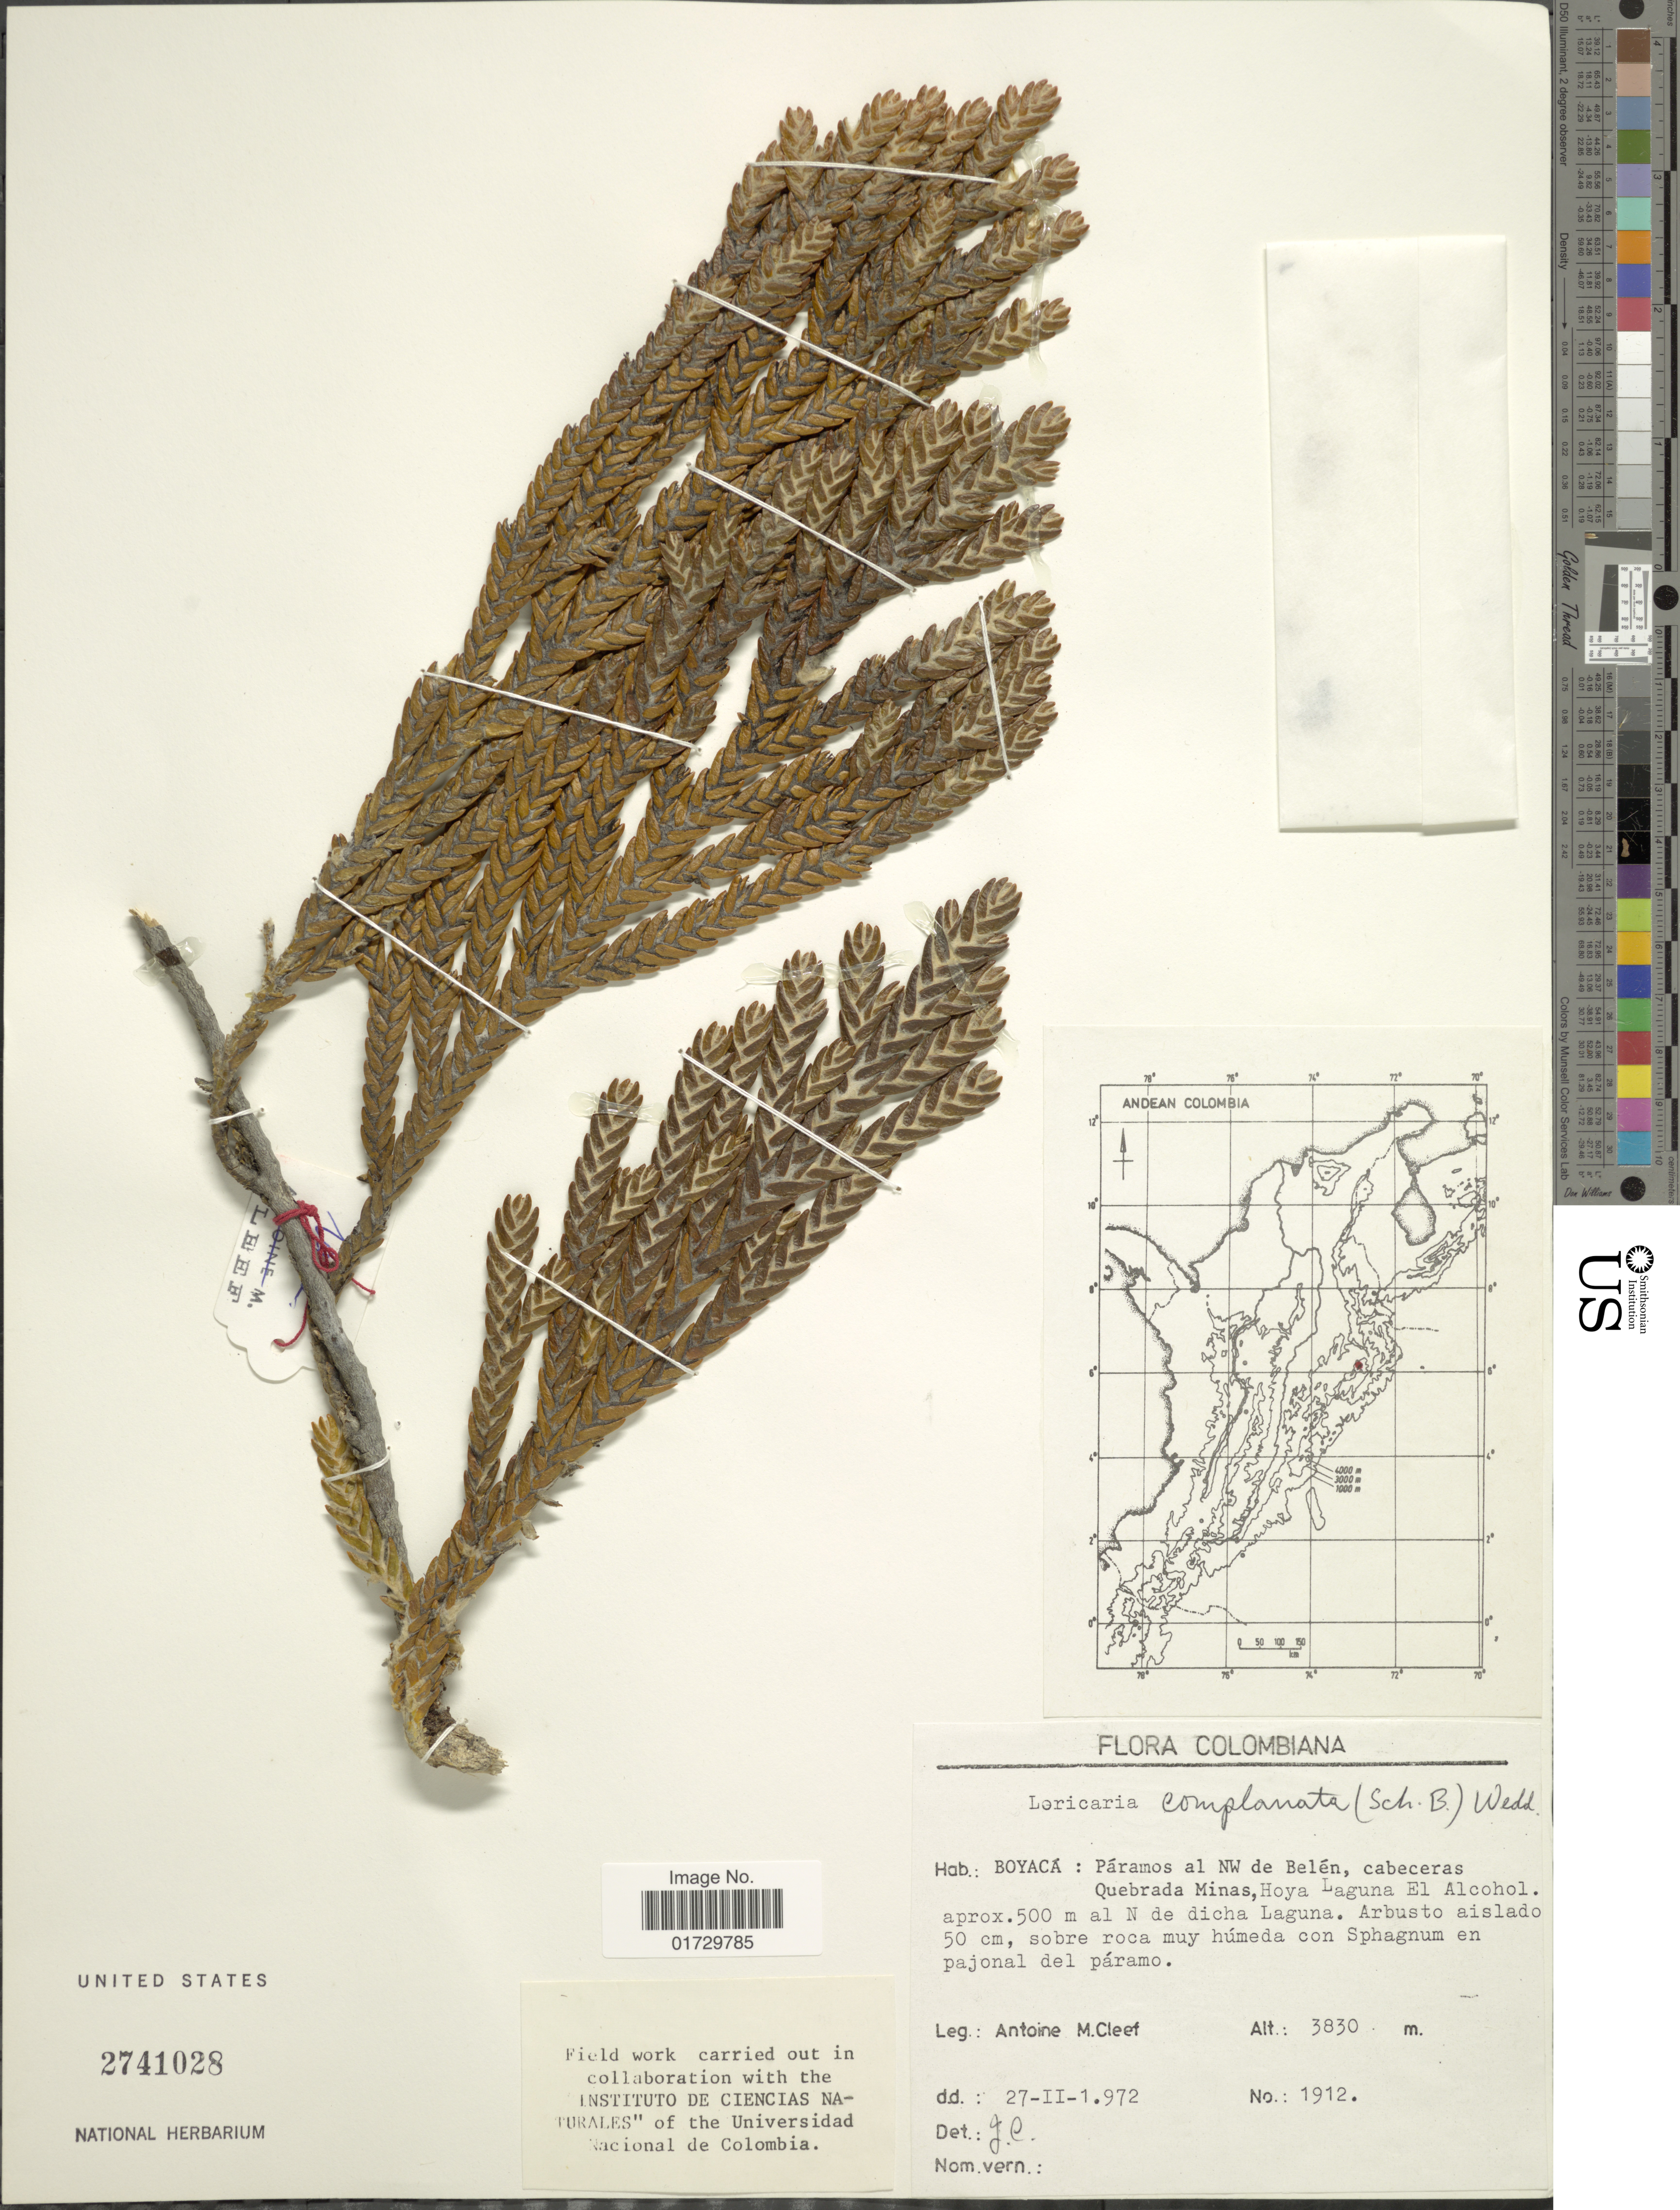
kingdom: Plantae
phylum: Tracheophyta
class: Magnoliopsida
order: Asterales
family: Asteraceae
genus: Loricaria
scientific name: Loricaria complanata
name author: (Sch. Bip.) Wedd.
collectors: A. M. Cleef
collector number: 1912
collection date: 1972-02-27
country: Colombia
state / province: Boyacá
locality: Paramos al NW de Belen, cabeceras Quebrada Minas, Hoya Laguna El Alcohol. aporx. 500 m al N de dicha Laguna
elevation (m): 3830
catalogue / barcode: US 2741028